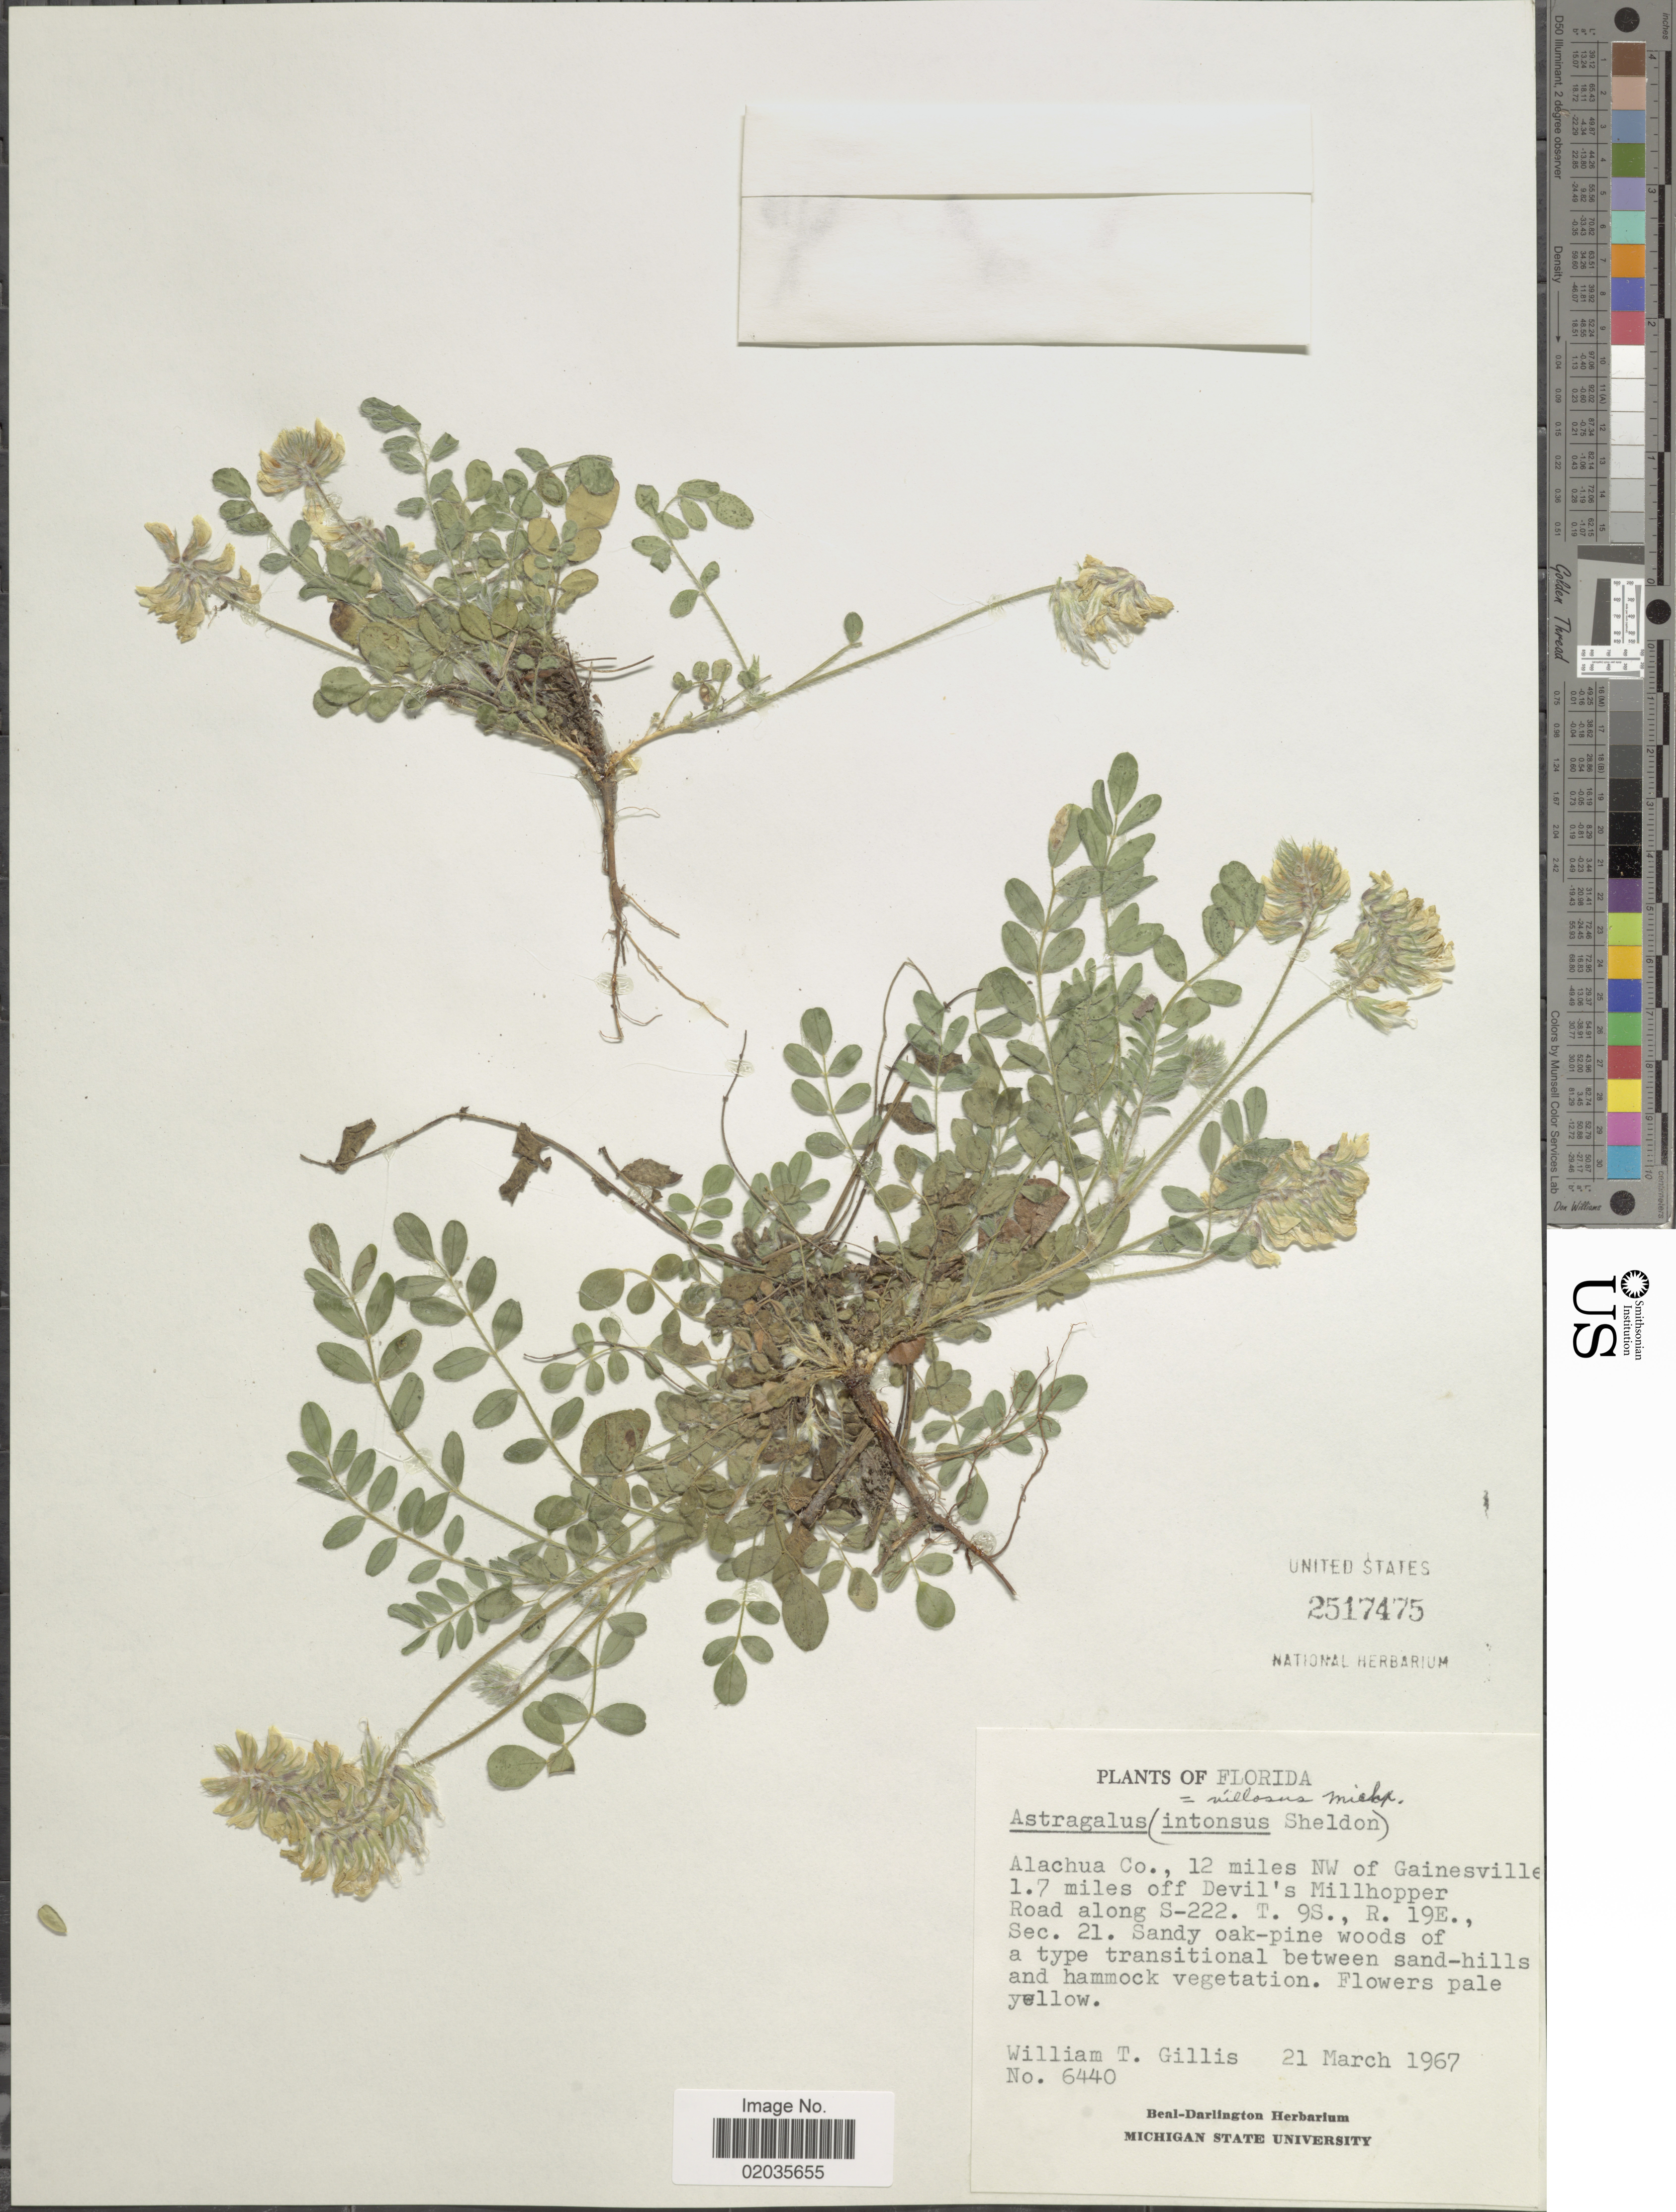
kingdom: Plantae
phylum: Tracheophyta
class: Magnoliopsida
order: Fabales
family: Fabaceae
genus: Astragalus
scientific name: Astragalus villosus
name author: Michx.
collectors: W. T. Gillis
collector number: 6440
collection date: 1967-03-21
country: United States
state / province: Florida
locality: Alachua Co., 12 miles NW of Gainesville 1.7 miles off Devil's Millhopper Road along S-222. T. 9S., R. 19E., Sec. 21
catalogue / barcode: US 2517475